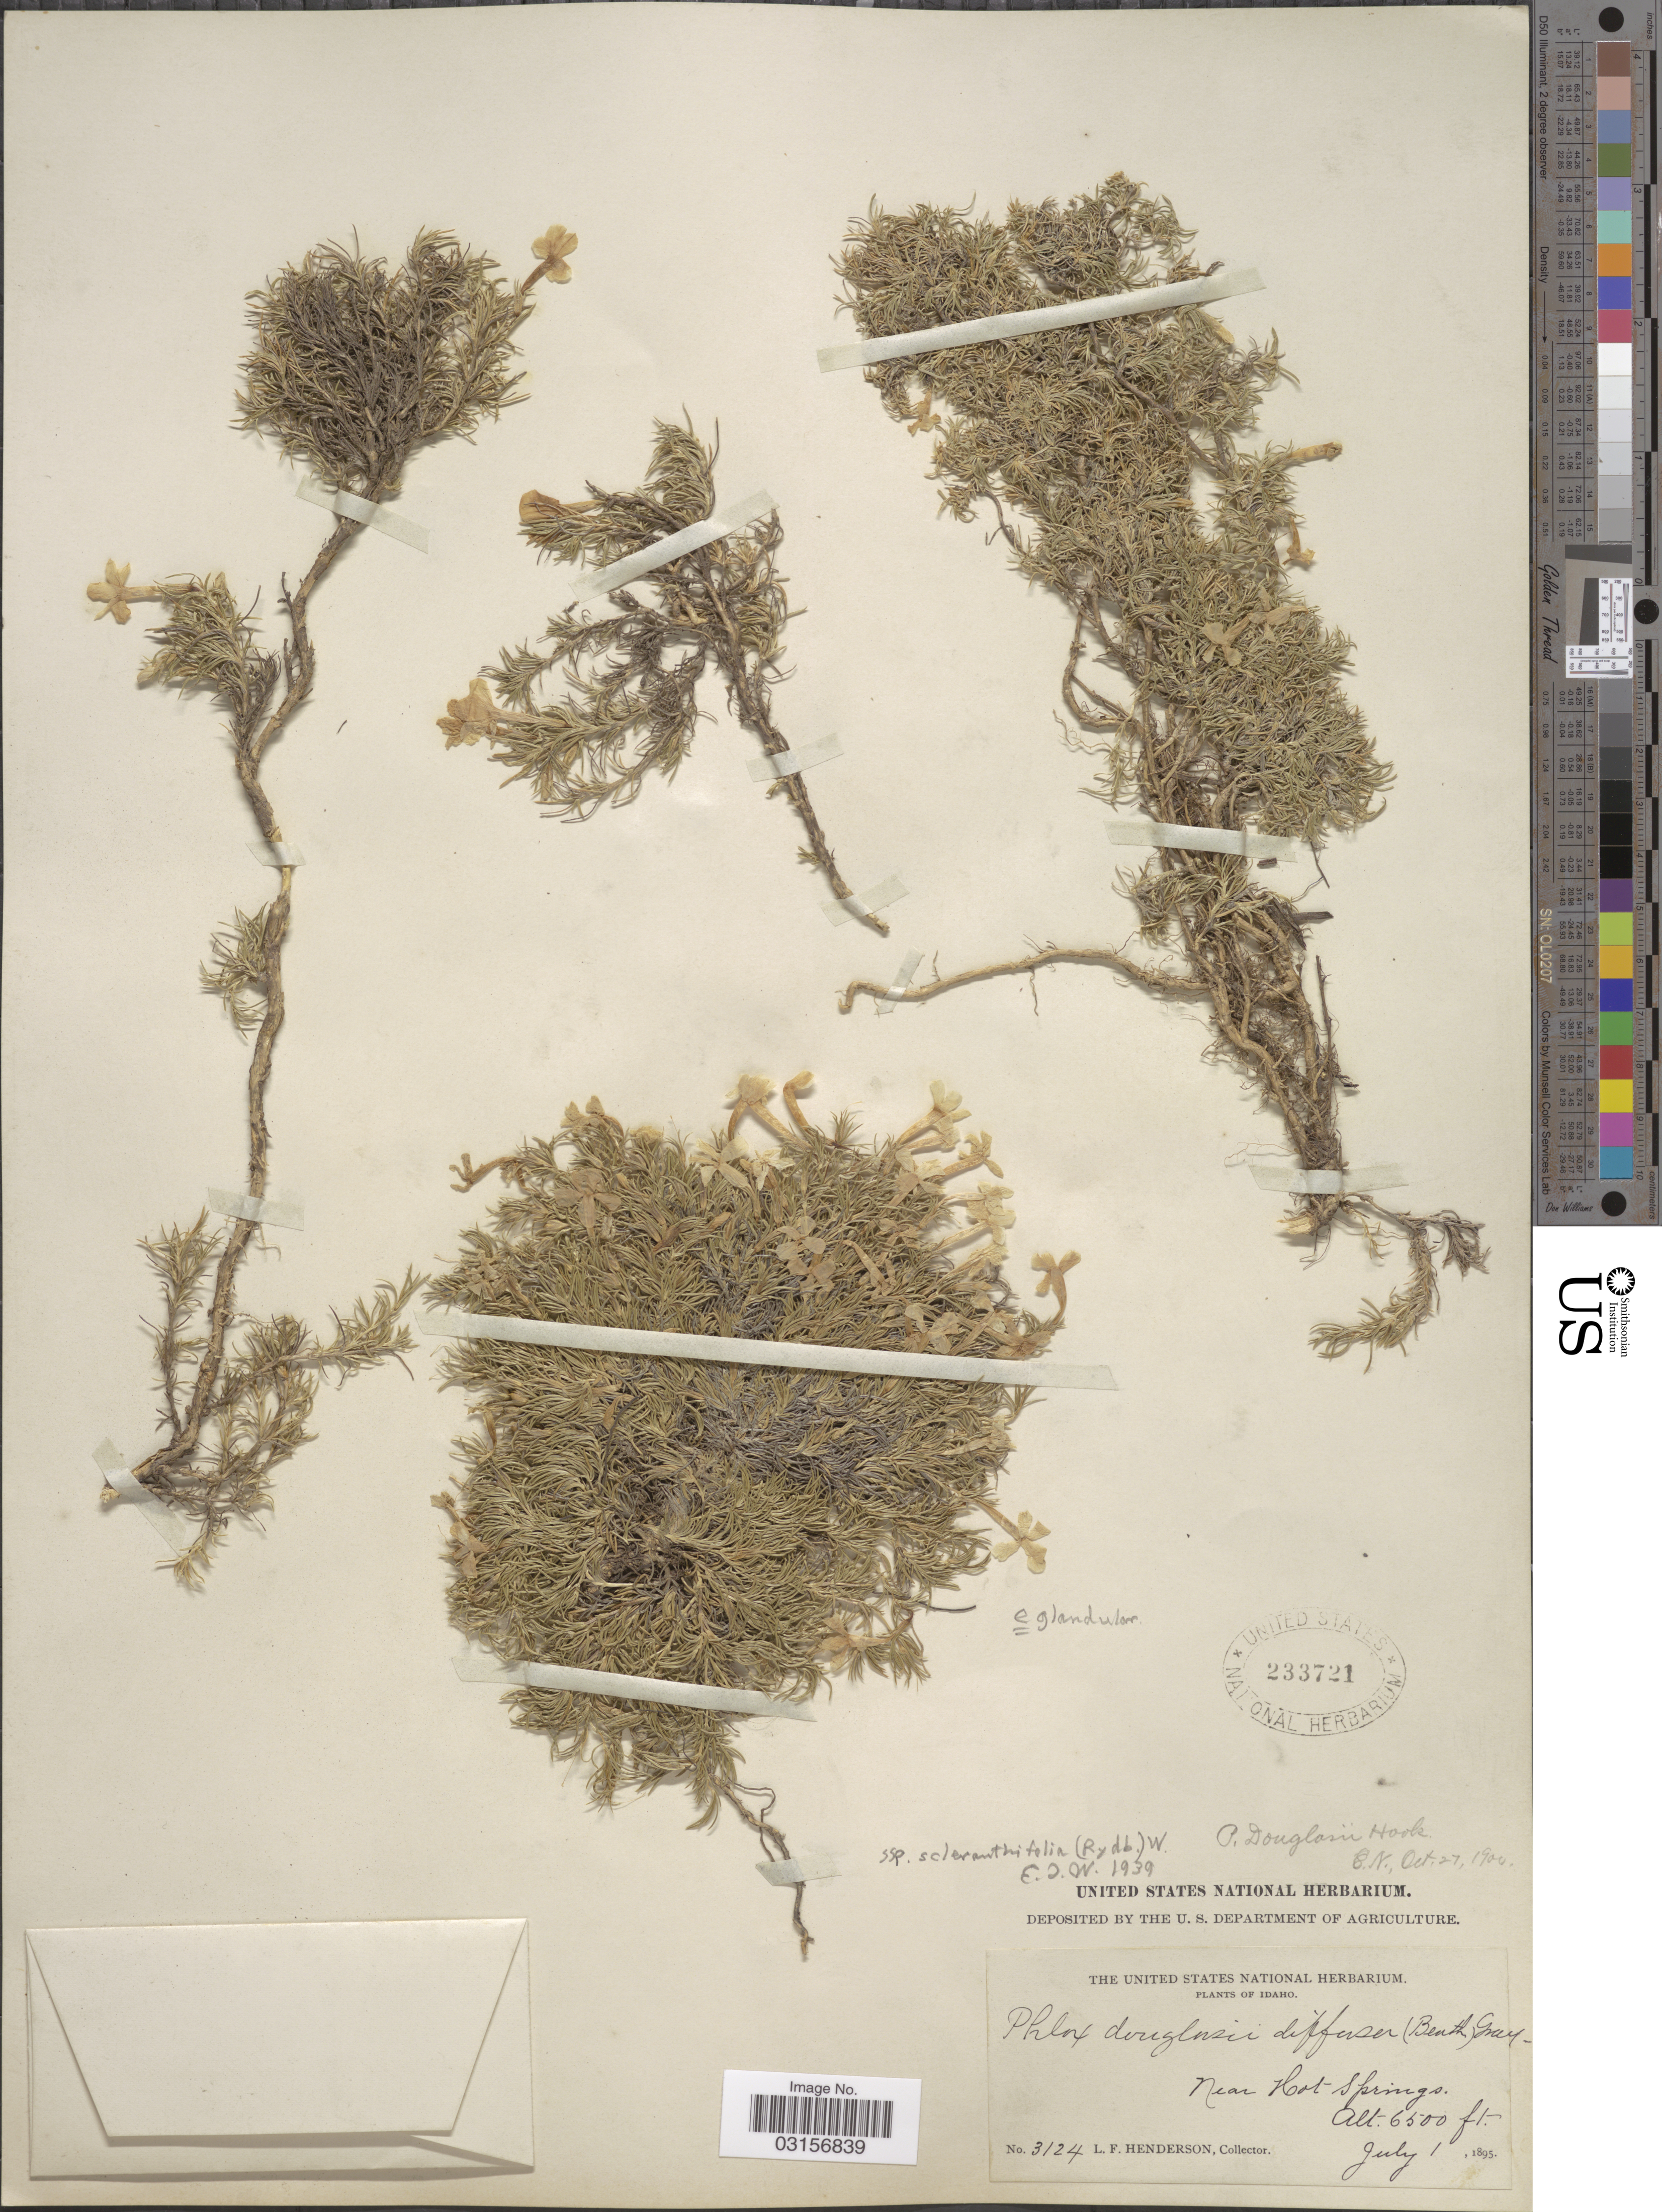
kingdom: Plantae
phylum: Tracheophyta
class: Magnoliopsida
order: Ericales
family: Polemoniaceae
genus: Phlox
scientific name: Phlox caespitosa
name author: Nutt.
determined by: Mayfield, M. H.; Ferguson, C. J.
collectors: L. Henderson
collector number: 3124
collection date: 1895-07-01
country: United States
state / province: Idaho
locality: Near Hot Springs.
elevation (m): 1981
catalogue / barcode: US 233721